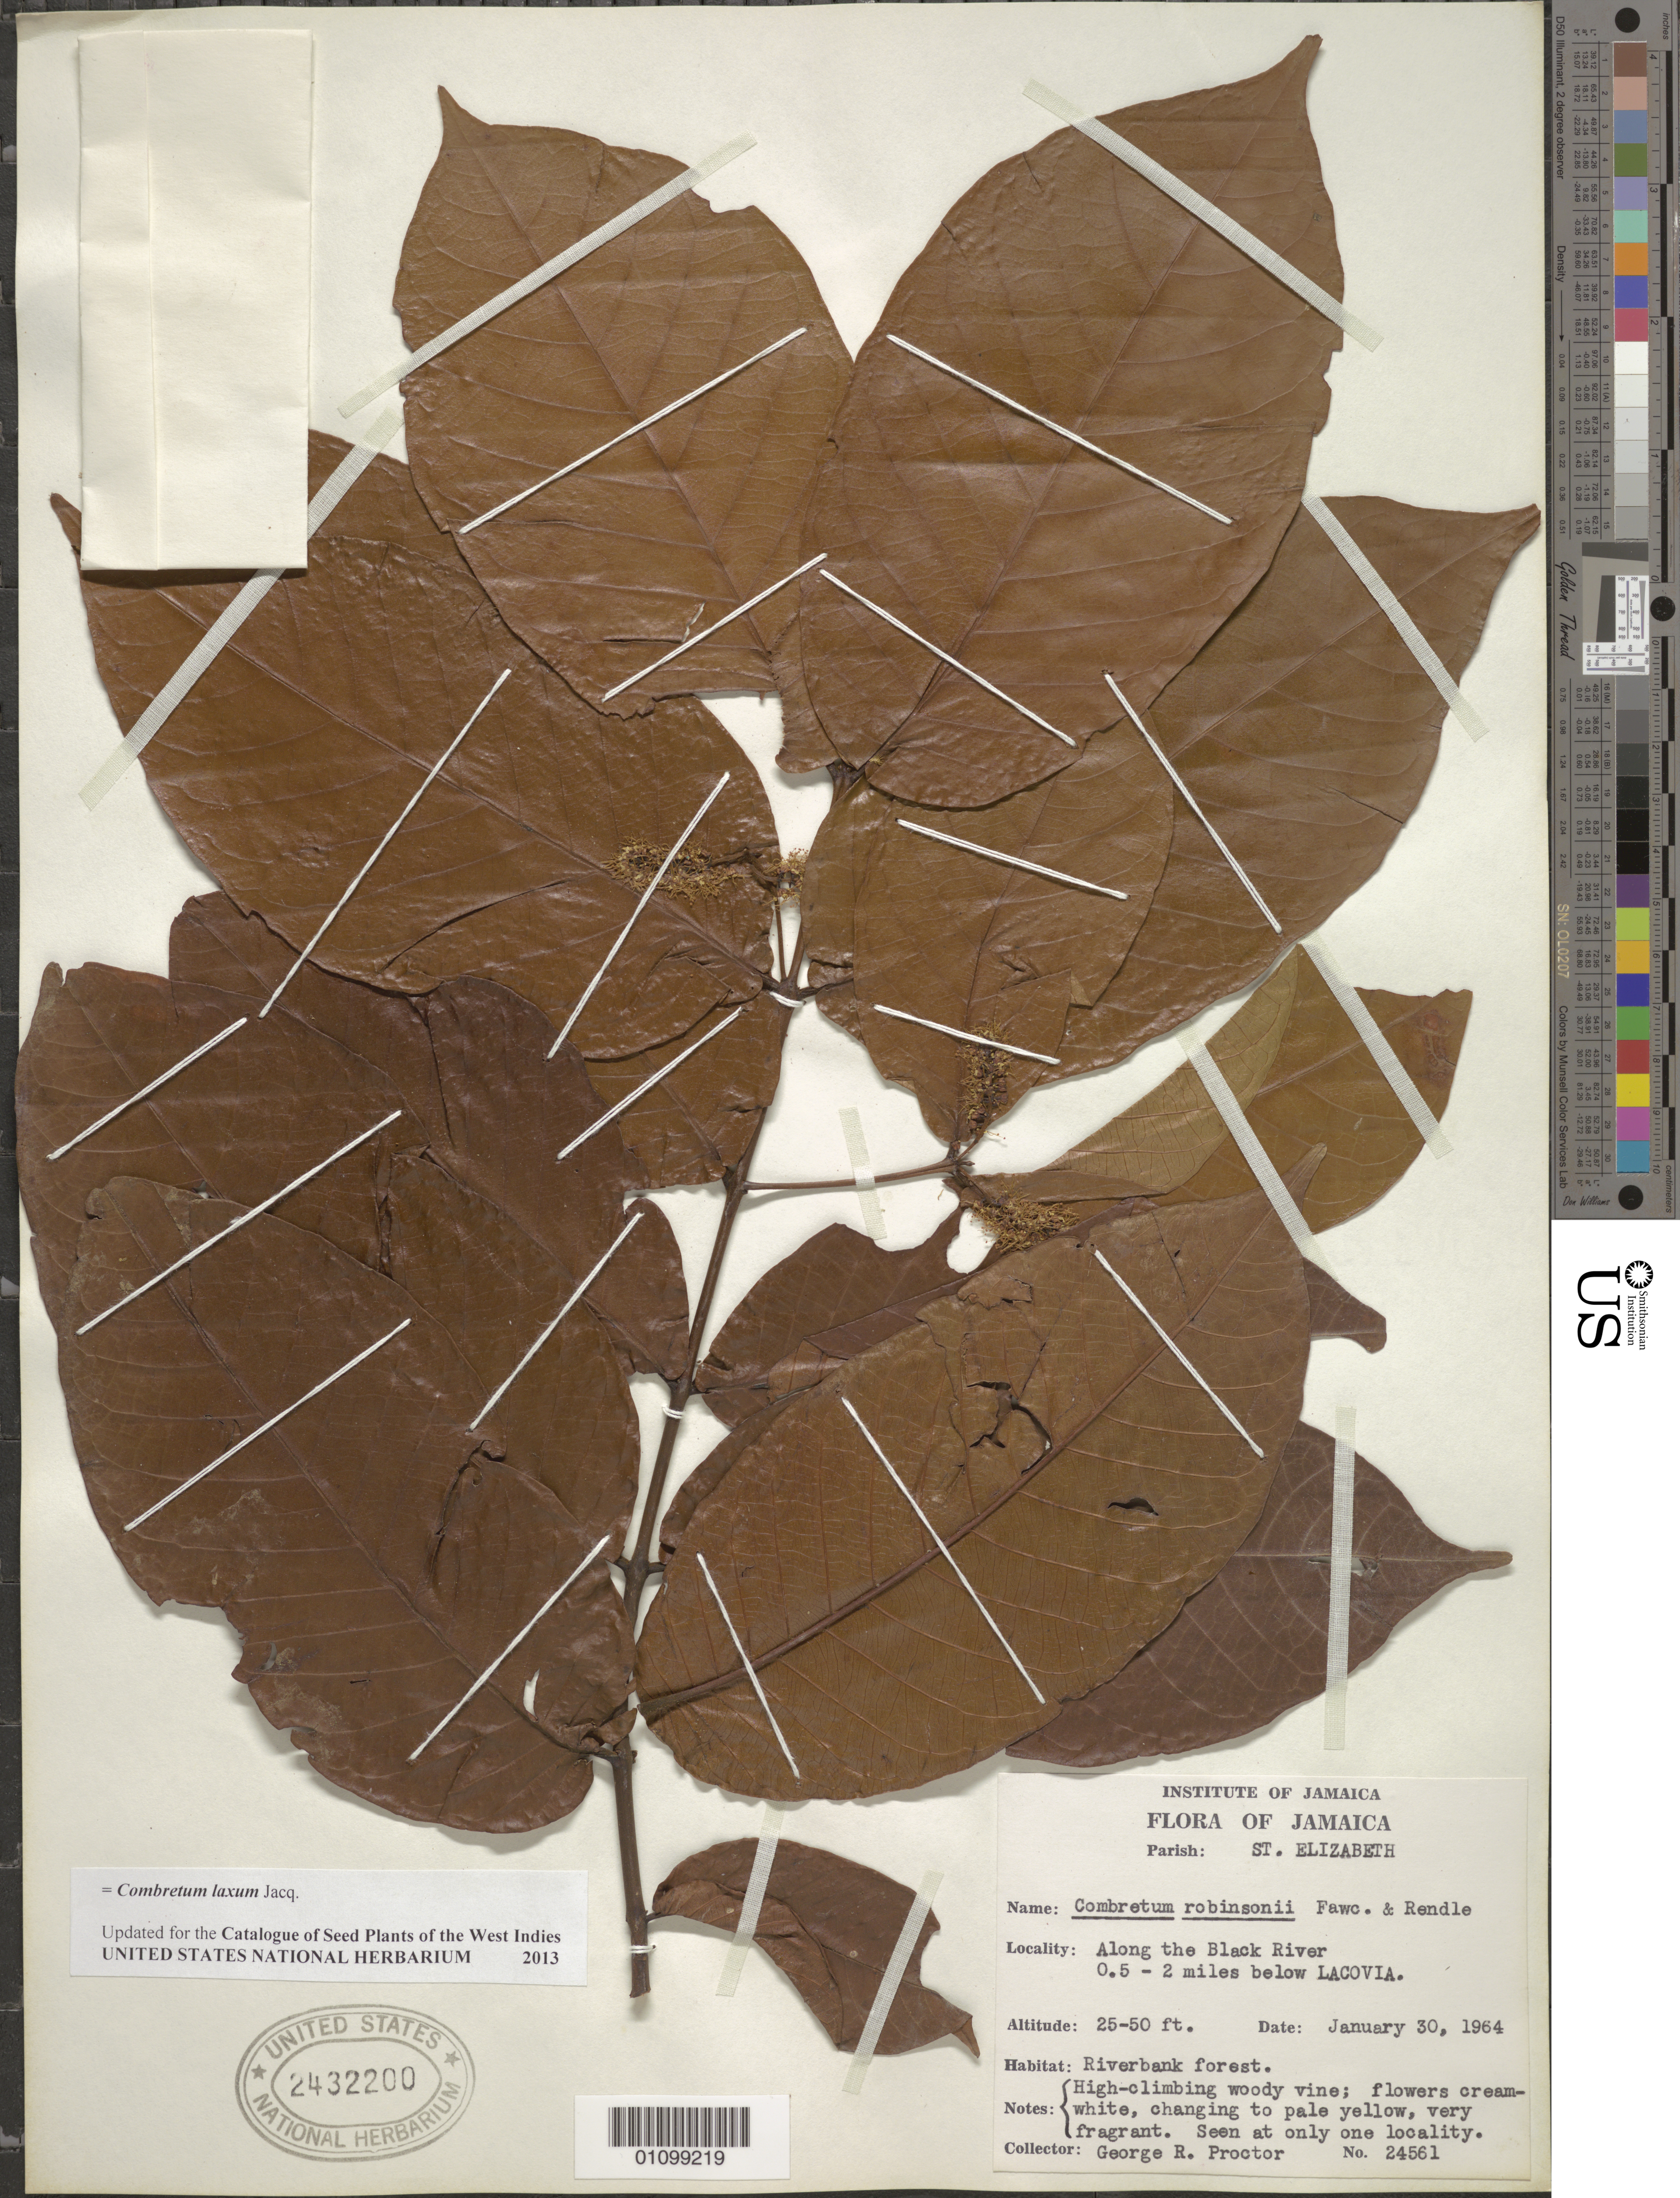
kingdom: Plantae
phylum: Tracheophyta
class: Magnoliopsida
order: Myrtales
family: Combretaceae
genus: Combretum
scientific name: Combretum laxum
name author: Jacq.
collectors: G. R. Proctor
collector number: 24561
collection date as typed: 30 Jan 1964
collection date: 1964-01-30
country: Jamaica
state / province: Saint Elizabeth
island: Jamaica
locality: ALong the Black River. 0.5 - 2 miles below Lacovia. Habitat Riverbank forest.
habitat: Riverbank forest.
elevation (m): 8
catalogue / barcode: US 2432200